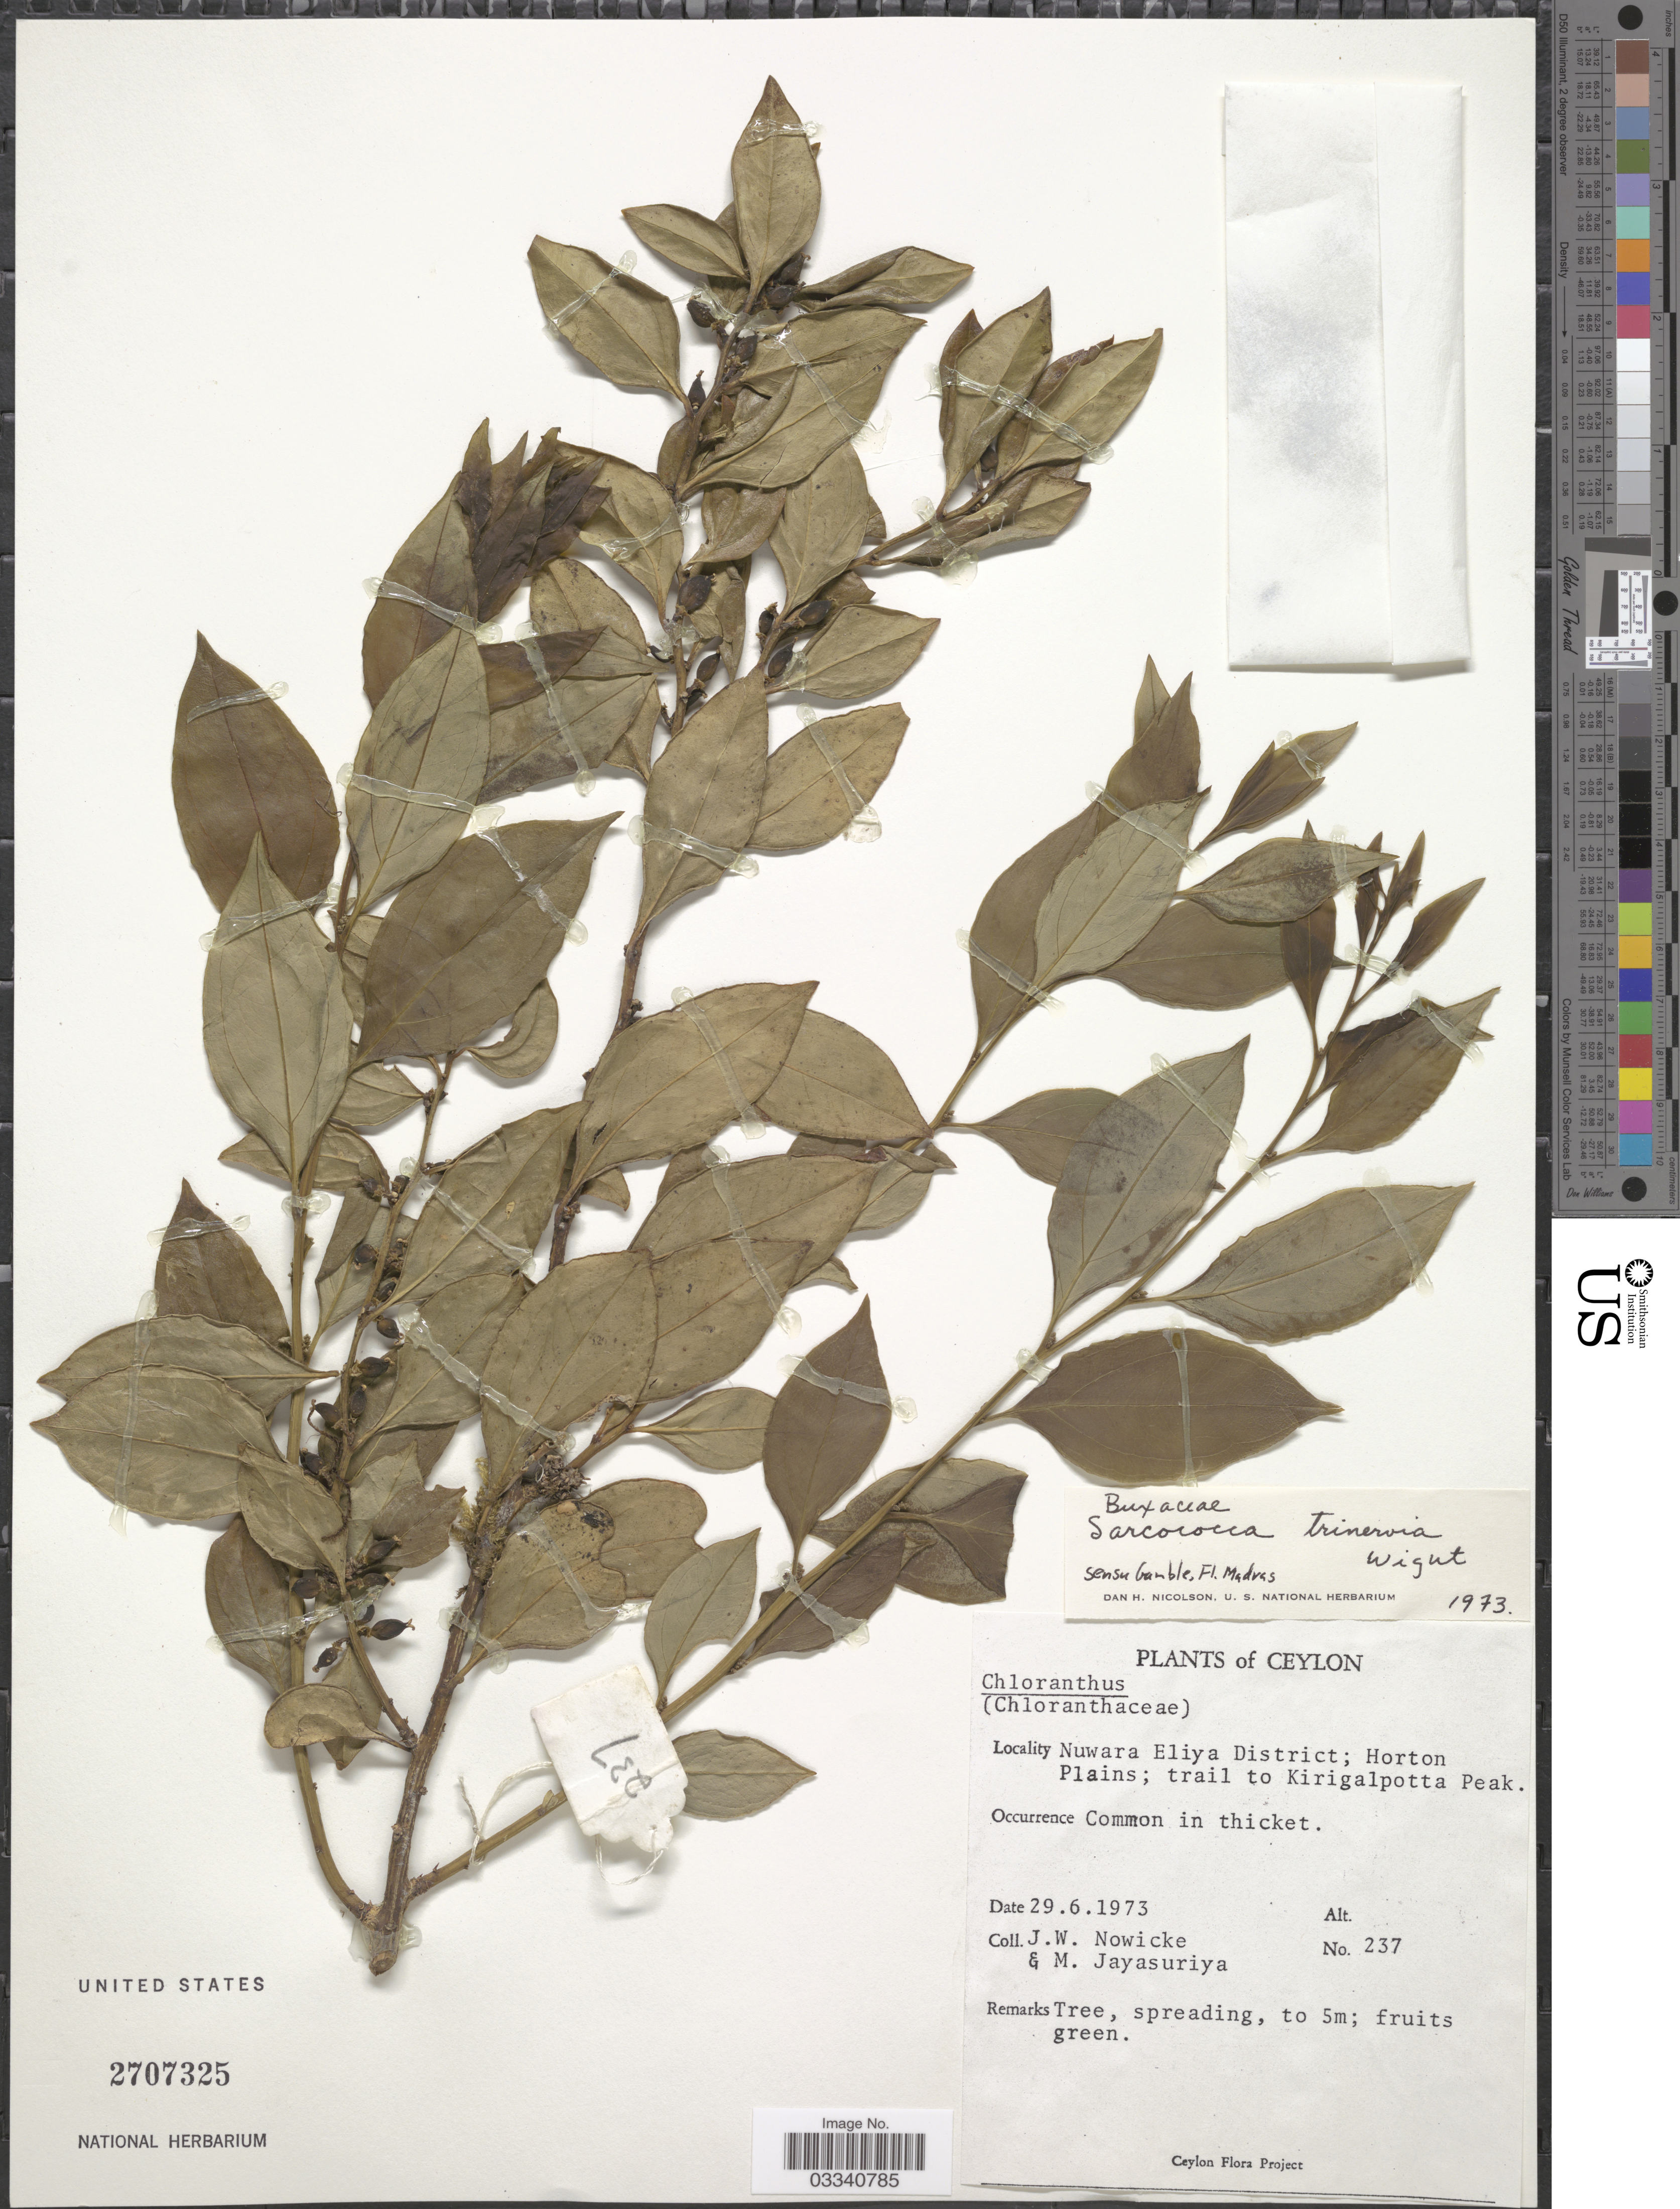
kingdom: Plantae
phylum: Tracheophyta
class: Magnoliopsida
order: Buxales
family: Buxaceae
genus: Sarcococca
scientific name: Sarcococca zeylanica var. zeylanica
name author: Baill.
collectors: J. W. Nowicke & M. Jayasuriya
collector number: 237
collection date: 1973-06-29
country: Sri Lanka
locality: Ceylon. Nuwara Eliya District; Horton Plains; trail to Kirigalpotta Peak.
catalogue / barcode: US 2707325